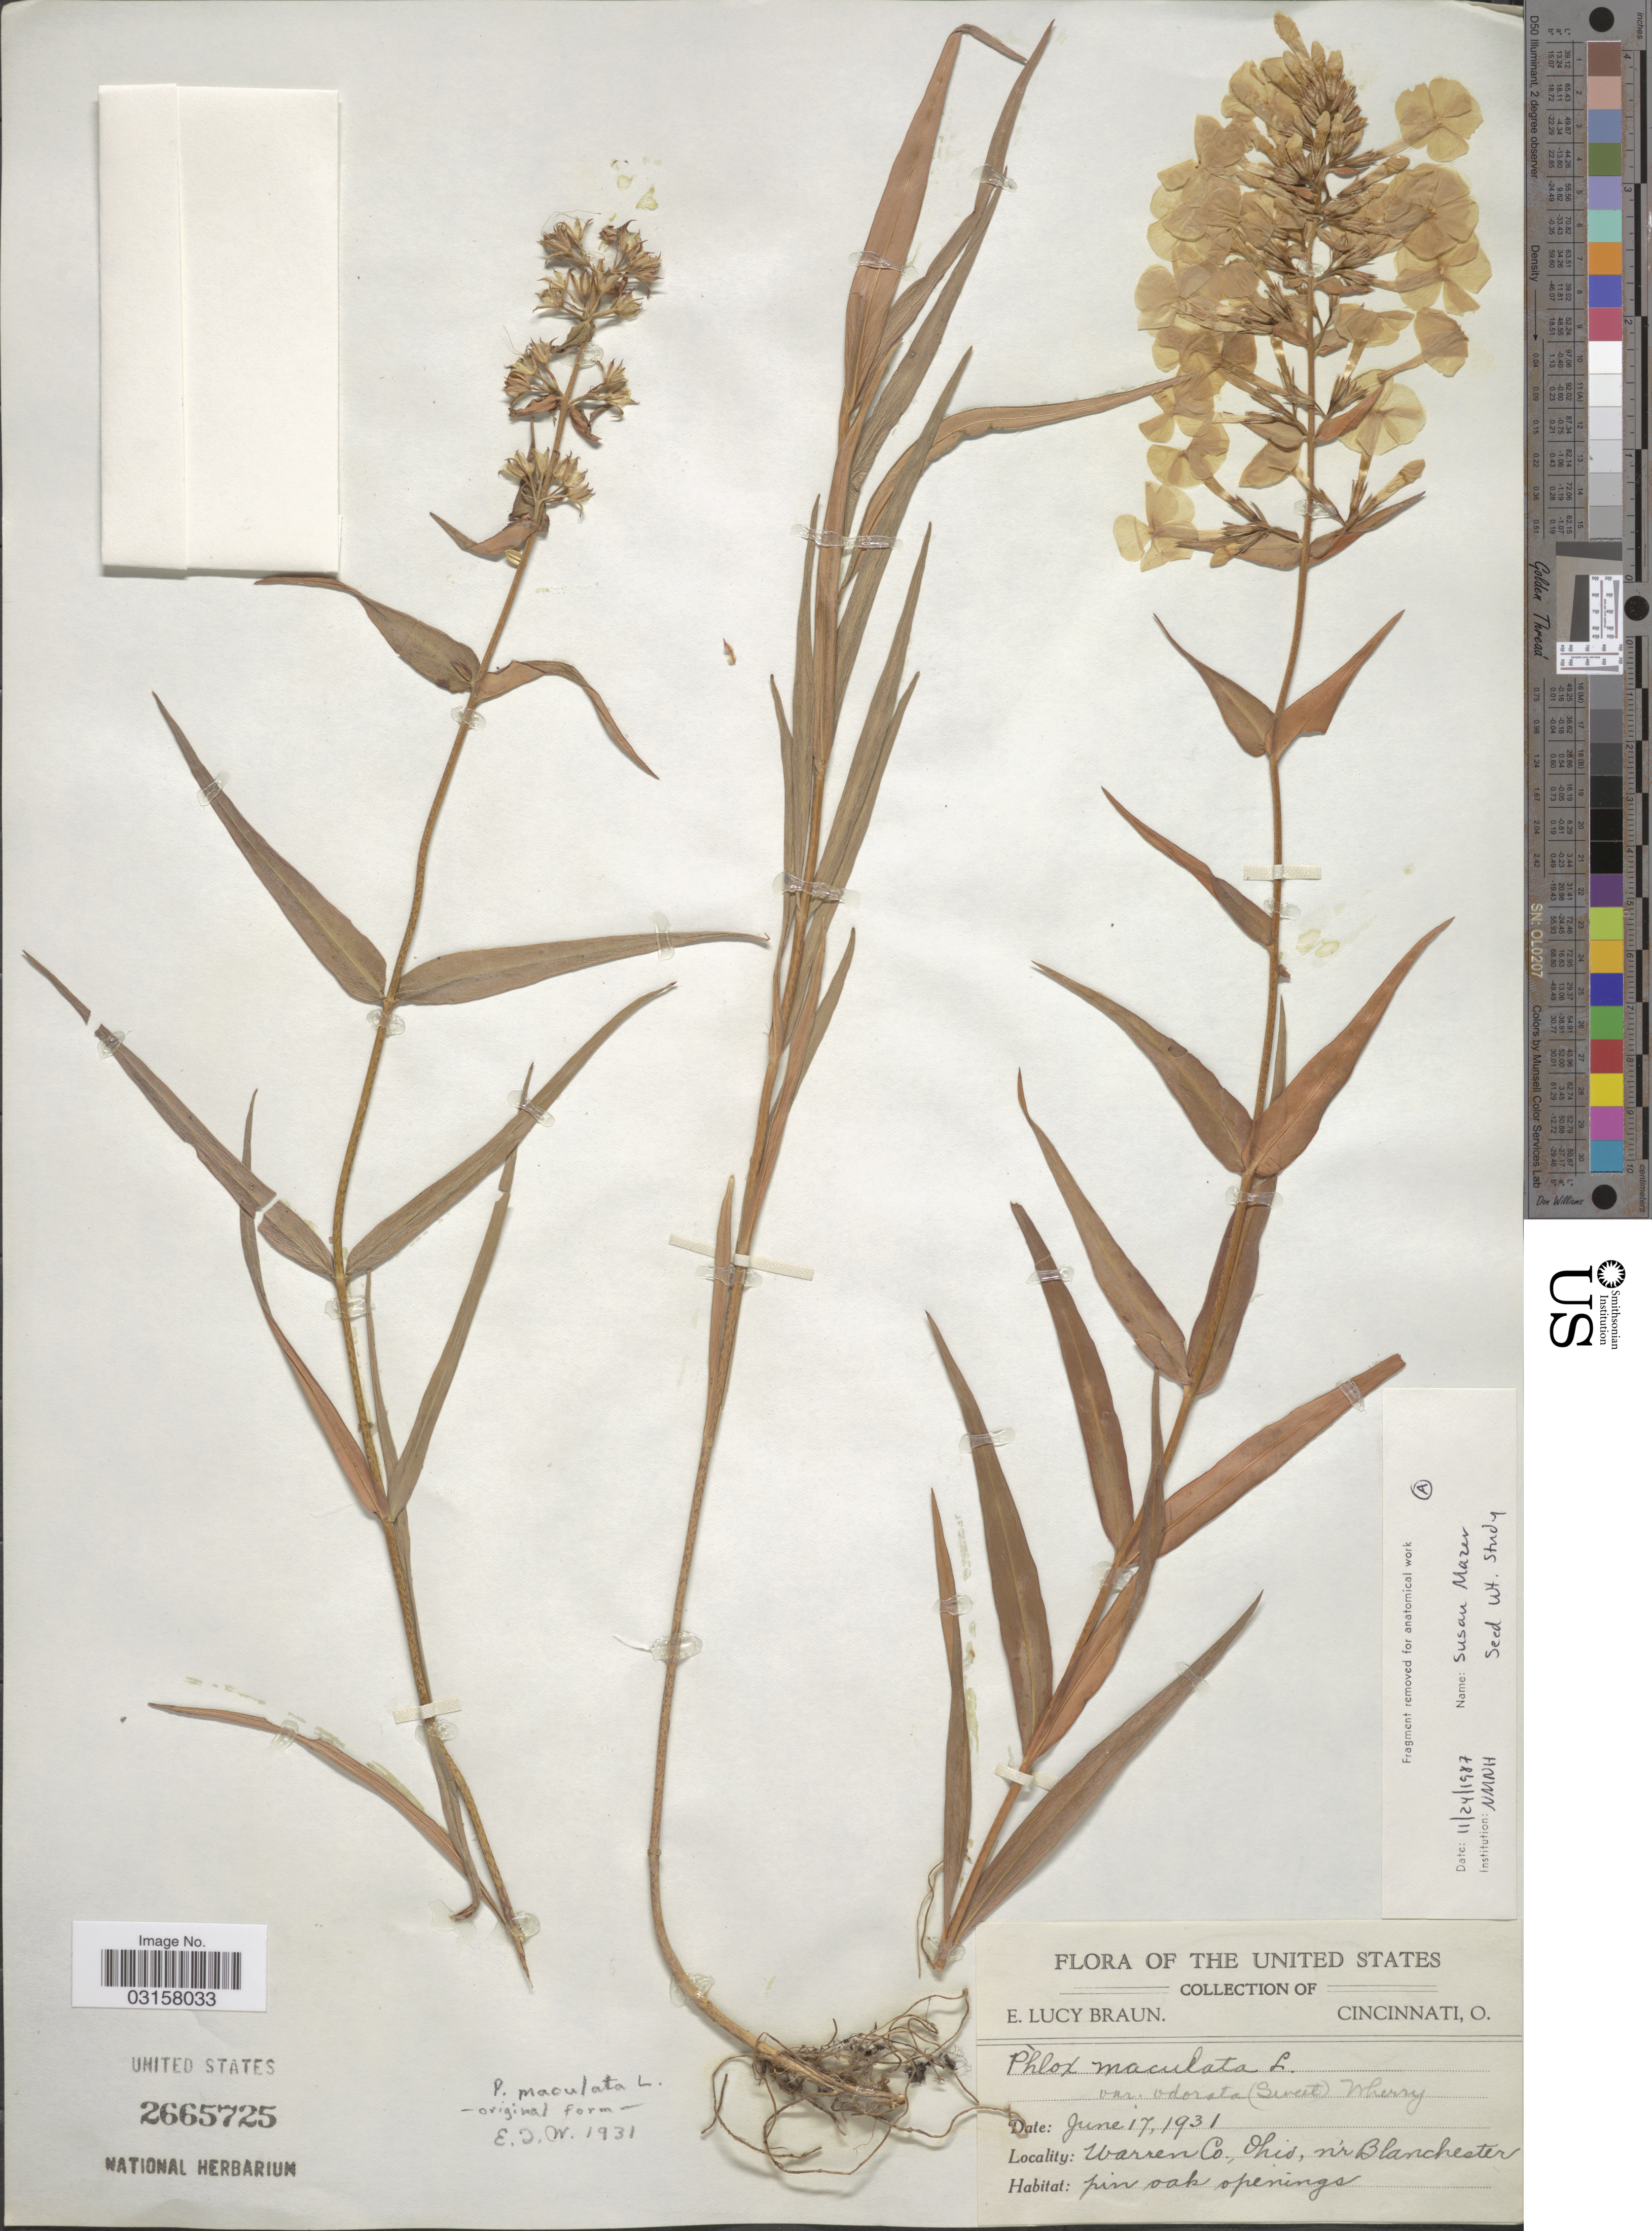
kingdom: Plantae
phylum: Tracheophyta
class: Magnoliopsida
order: Ericales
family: Polemoniaceae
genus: Phlox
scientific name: Phlox maculata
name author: L.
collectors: E. L. Braun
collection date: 1931-06-17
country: United States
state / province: Ohio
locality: Warren Co., nr Blanchester.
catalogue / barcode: US 2665725